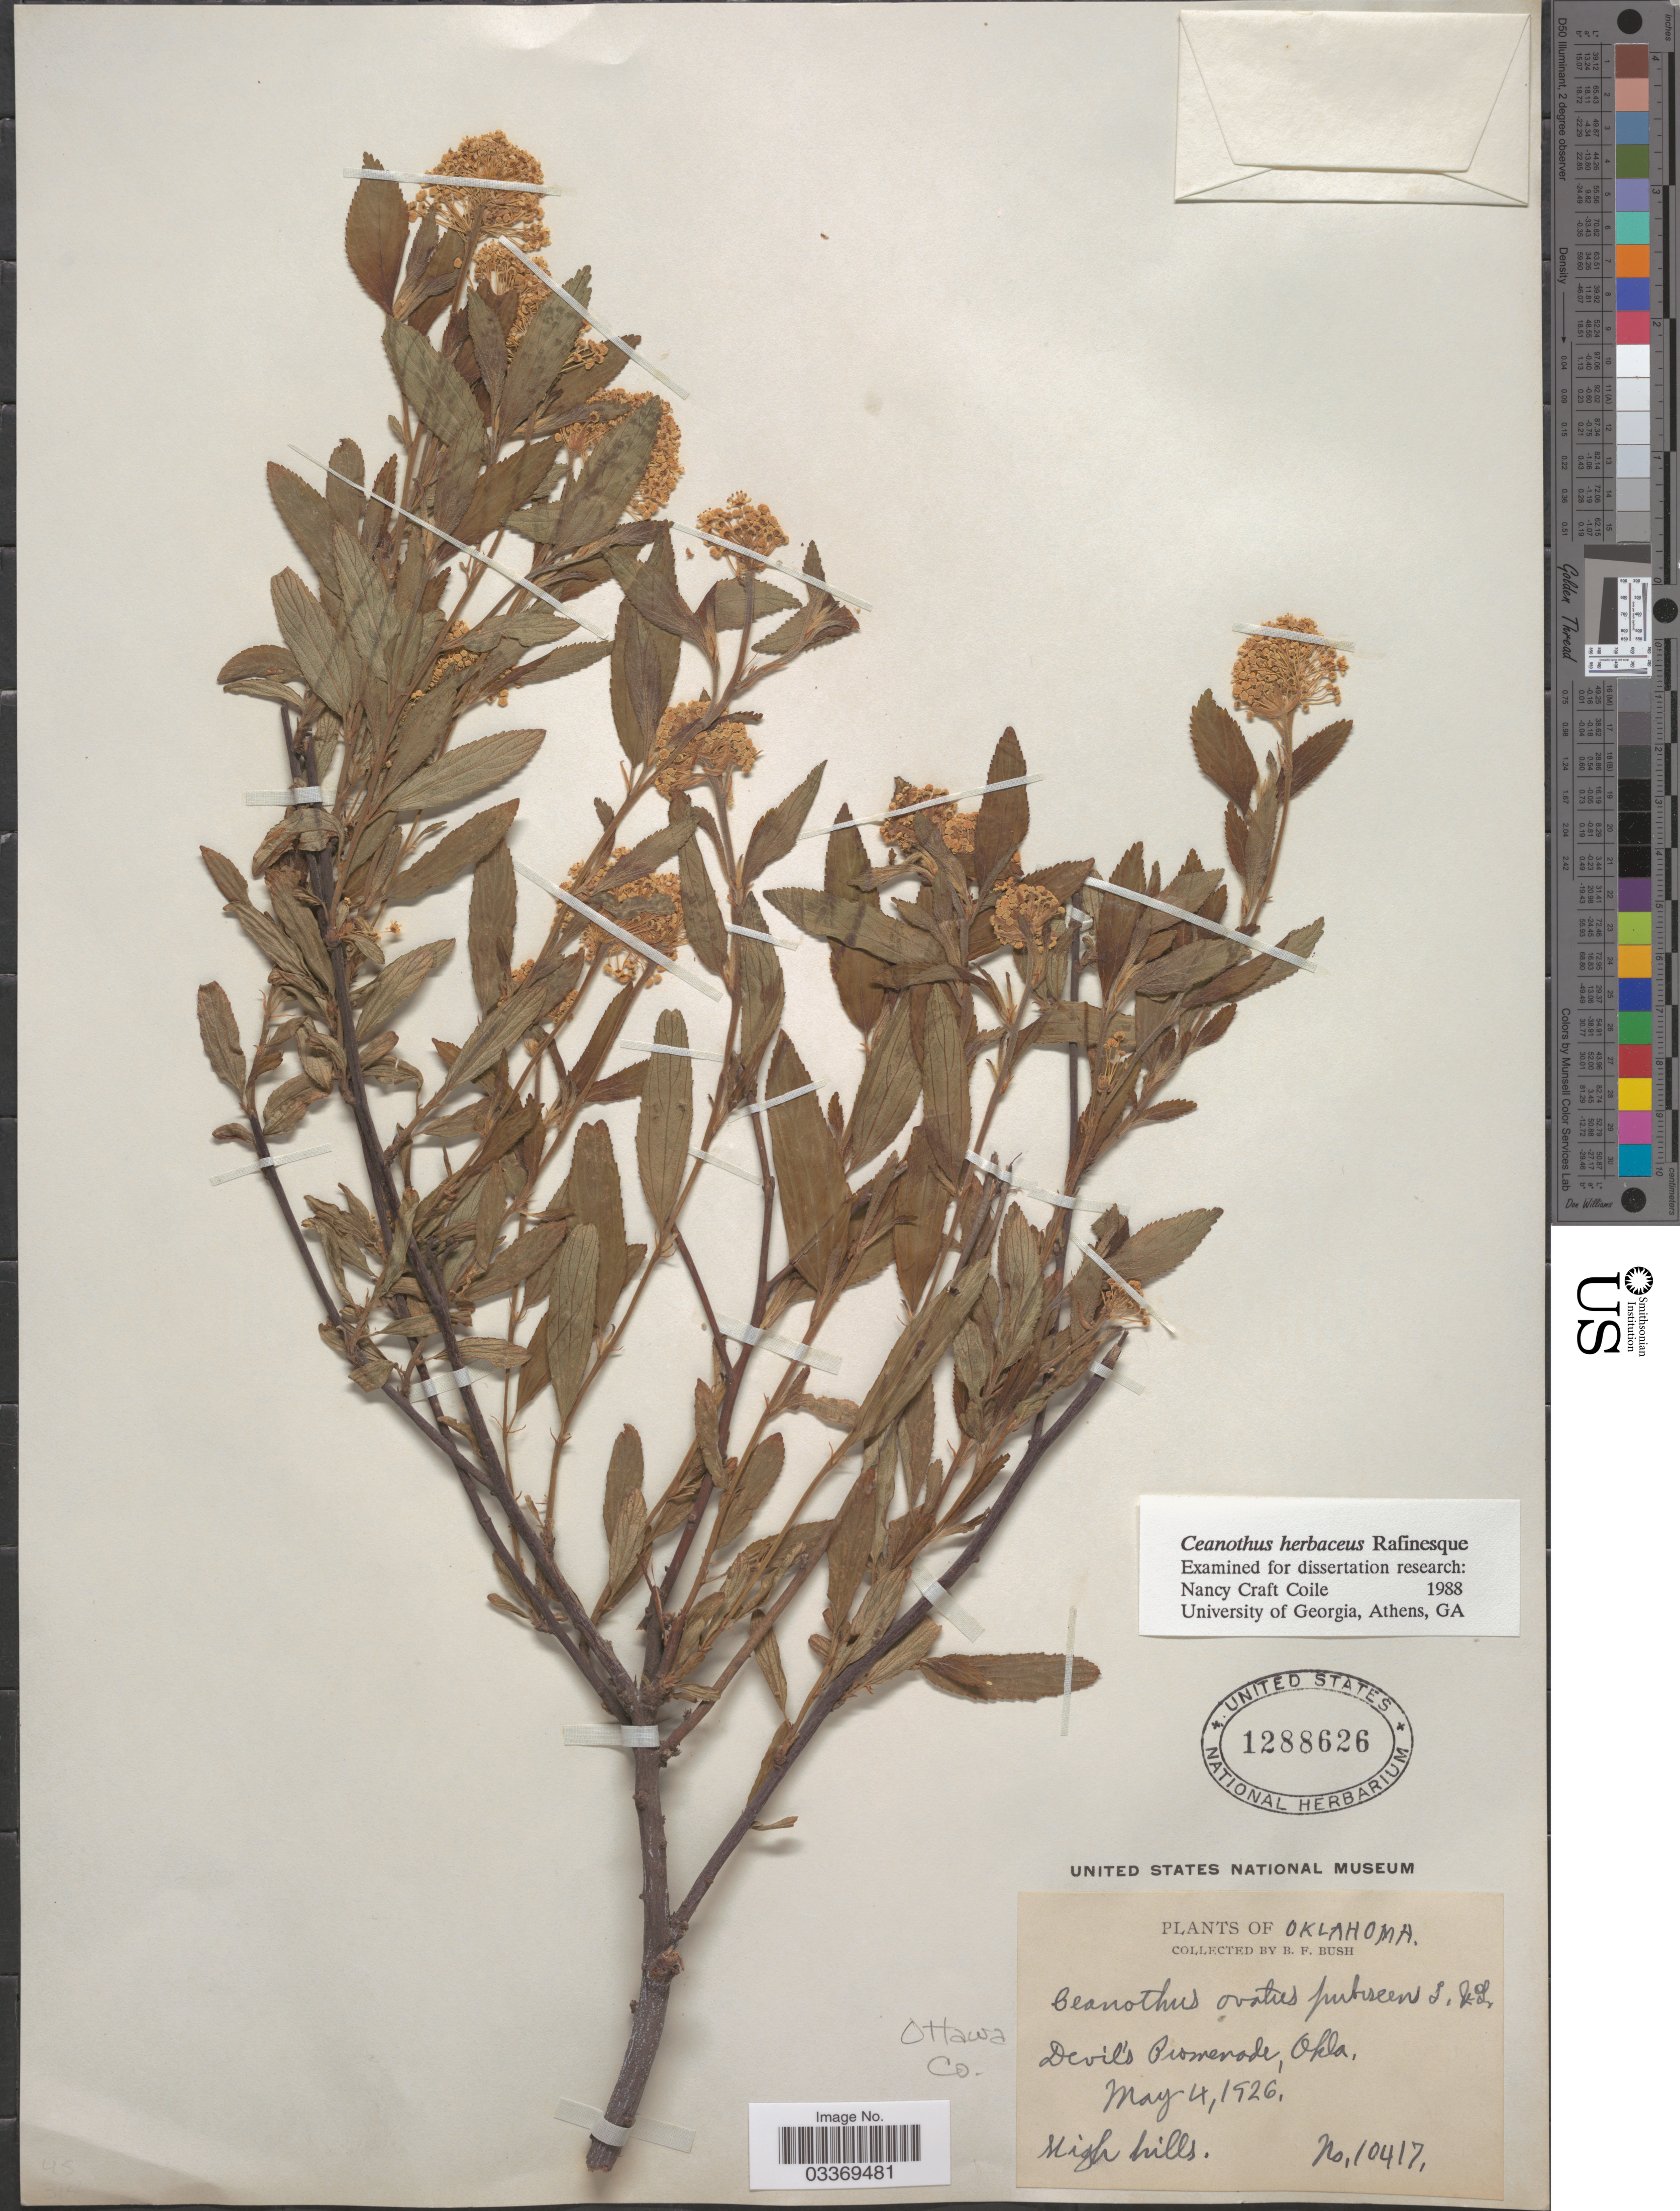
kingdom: Plantae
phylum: Tracheophyta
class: Magnoliopsida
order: Rosales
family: Rhamnaceae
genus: Ceanothus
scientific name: Ceanothus ovatus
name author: Desf.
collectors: B. F. Bush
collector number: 10417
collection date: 1926-05-04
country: United States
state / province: Oklahoma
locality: Ottawa Co., Devil's Promenade.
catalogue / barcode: US 1288626